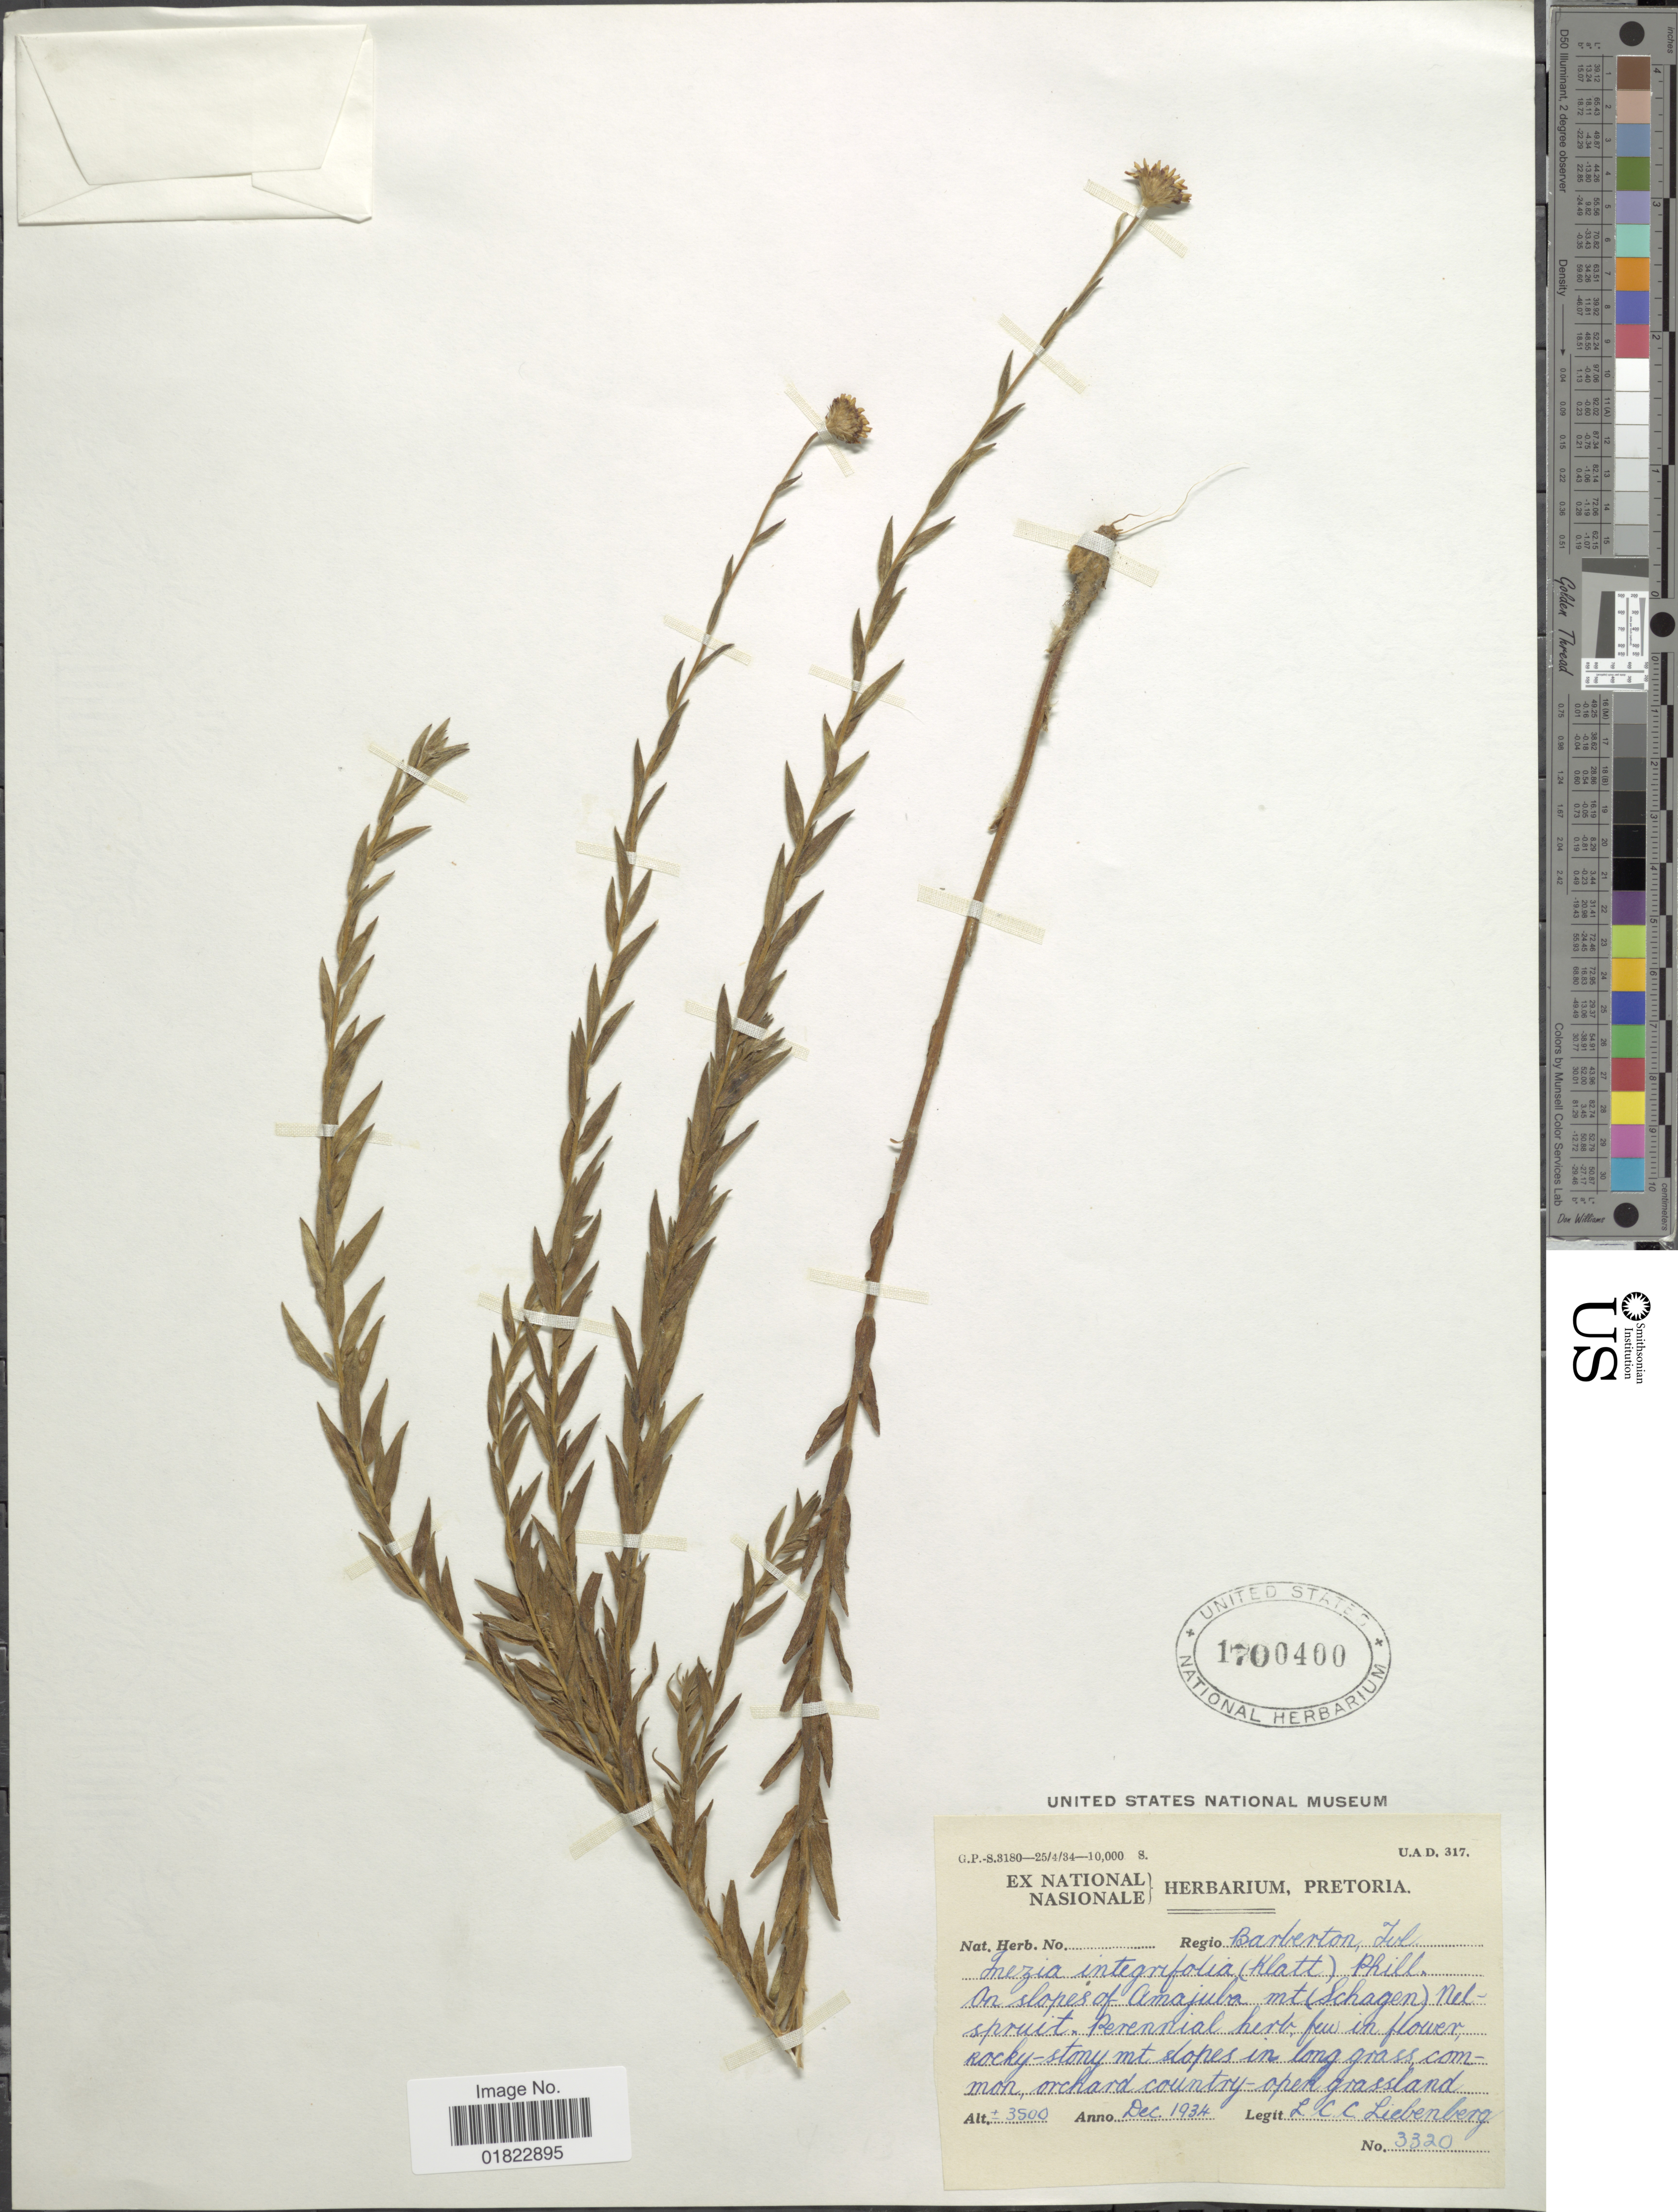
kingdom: Plantae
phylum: Tracheophyta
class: Magnoliopsida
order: Asterales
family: Asteraceae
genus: Inezia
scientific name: Inezia integrifolia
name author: (Klatt) Phillips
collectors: L. Liebenberg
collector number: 3320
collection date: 1934-12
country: South Africa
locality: Regio Barberton Tvl. On slopes of Amajuba mt (Schagen) Nelspruit.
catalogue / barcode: US 1700400